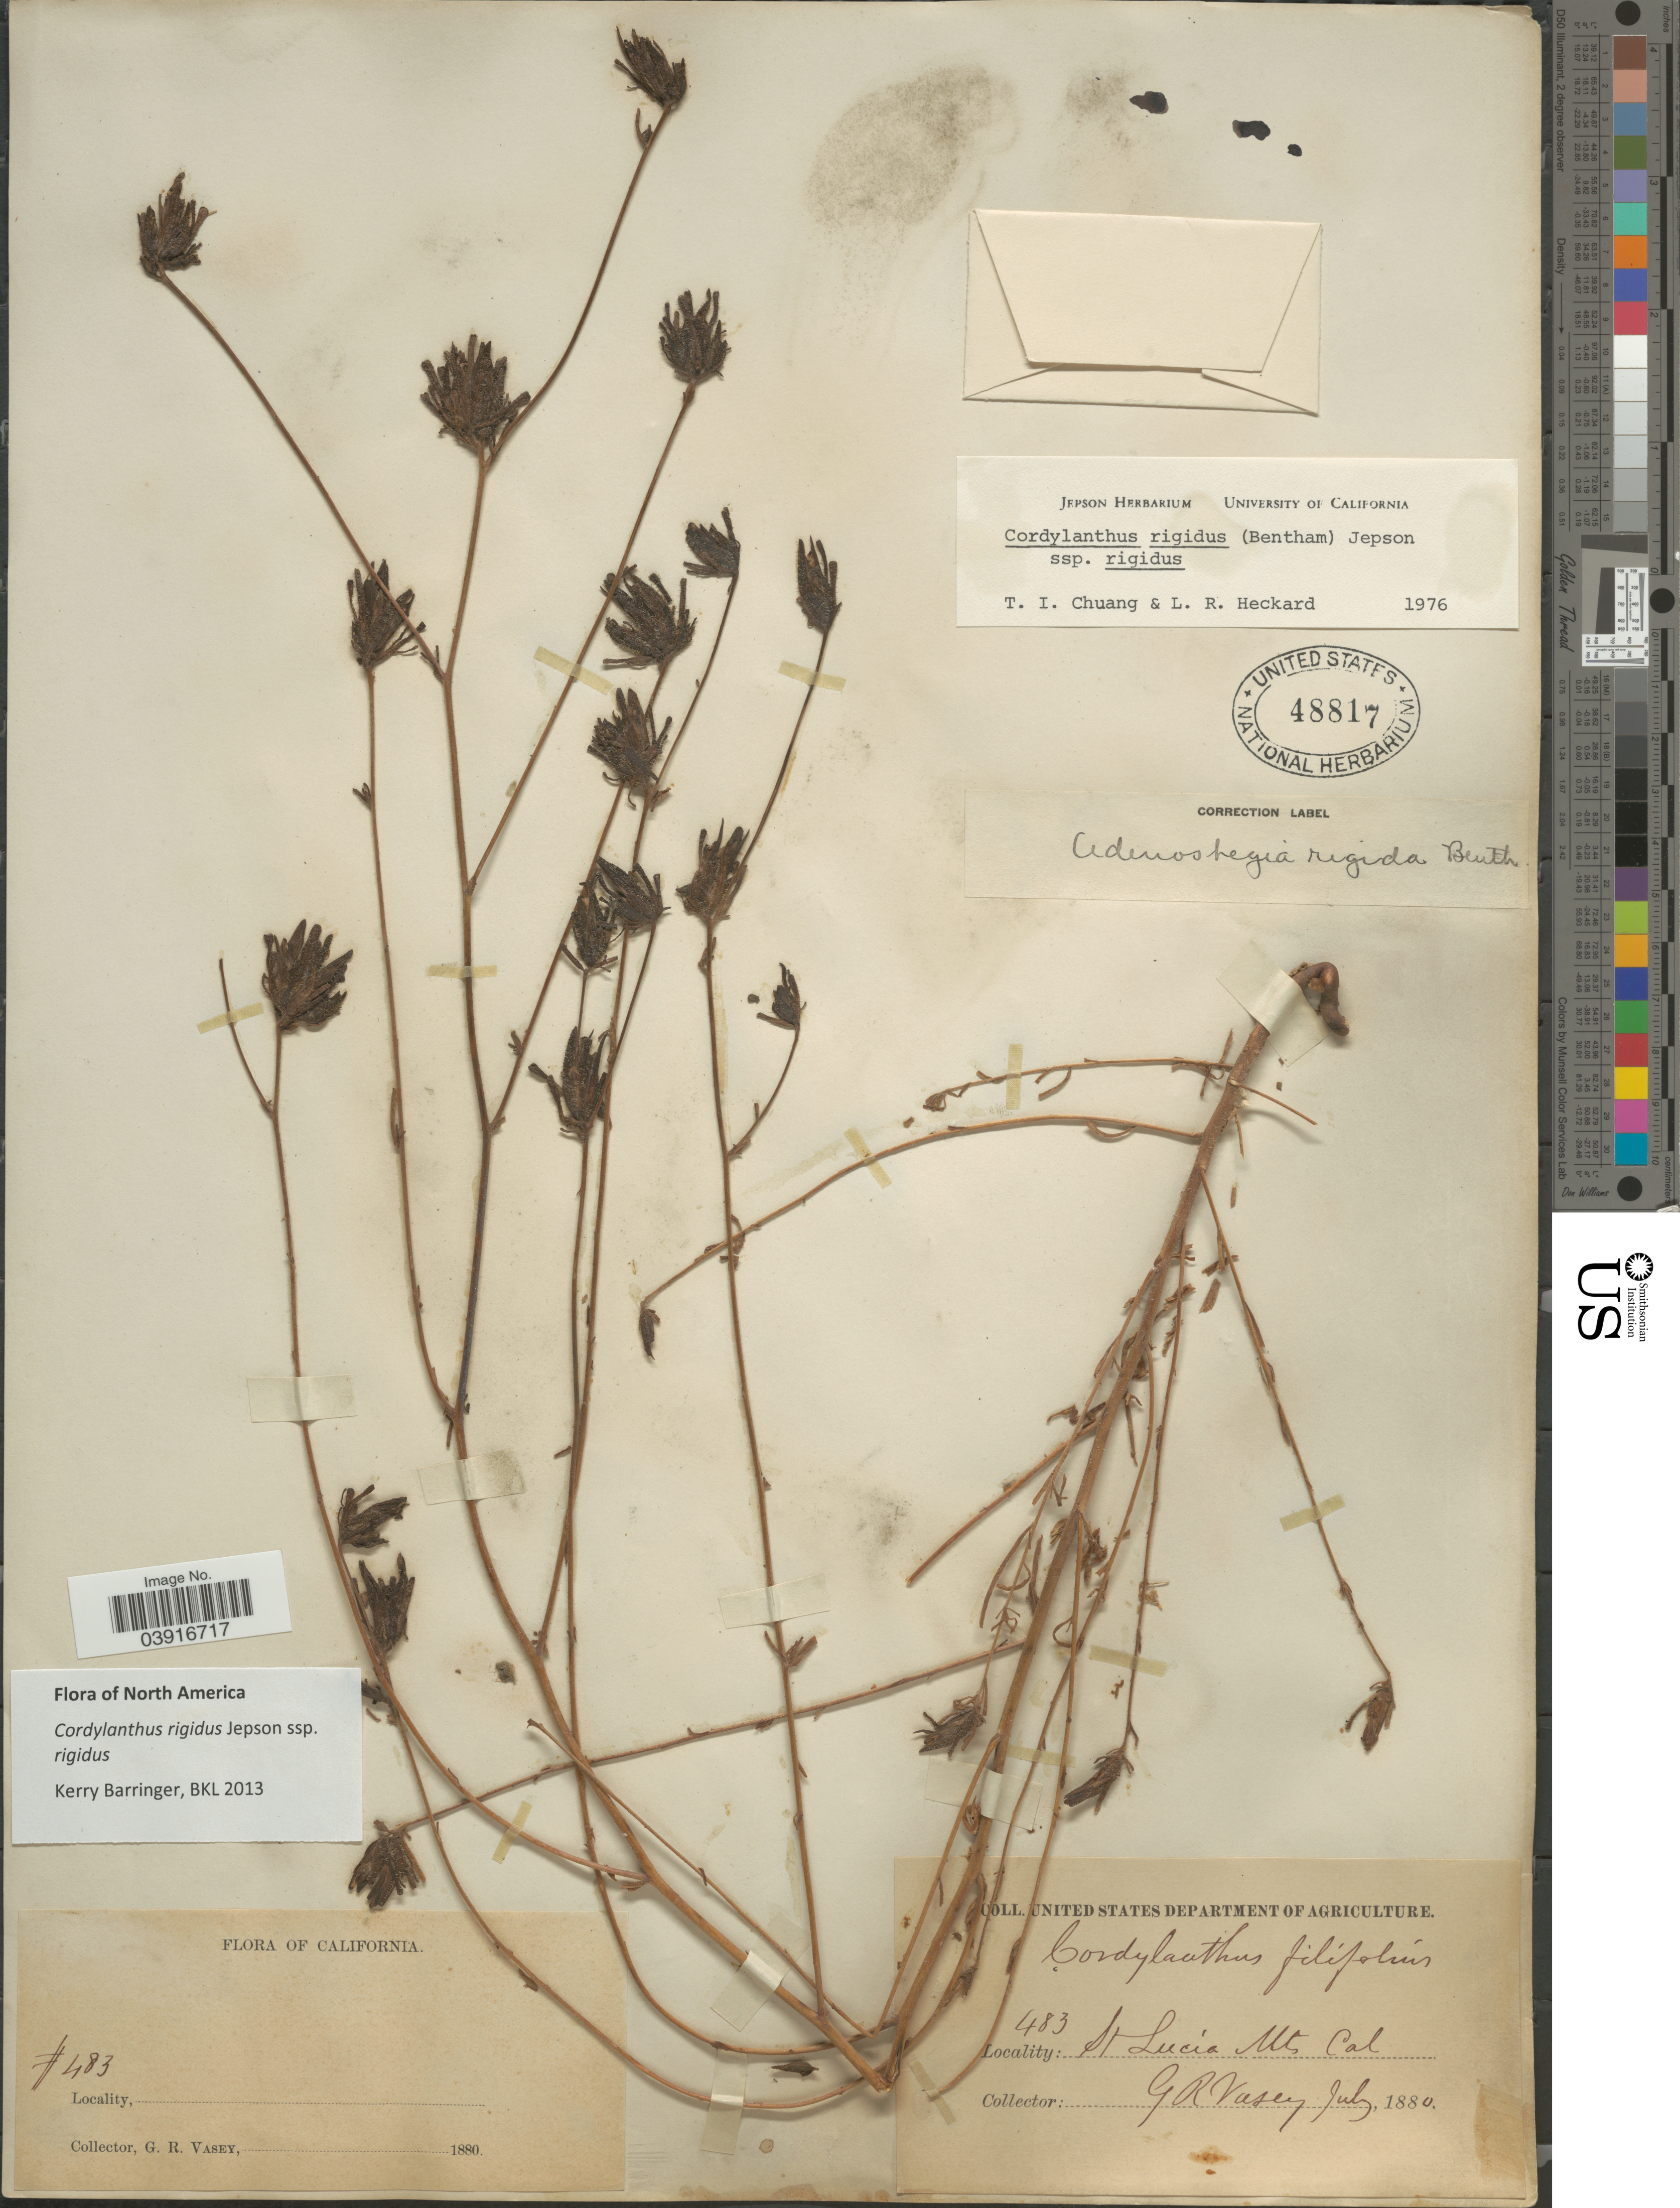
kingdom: Plantae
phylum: Tracheophyta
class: Magnoliopsida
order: Lamiales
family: Orobanchaceae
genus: Cordylanthus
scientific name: Cordylanthus rigidus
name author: (Benth.) Jeps.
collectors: G. R. Vasey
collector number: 483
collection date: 1880-07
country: United States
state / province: California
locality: St. Lucia Mts.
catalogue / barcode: US 48817